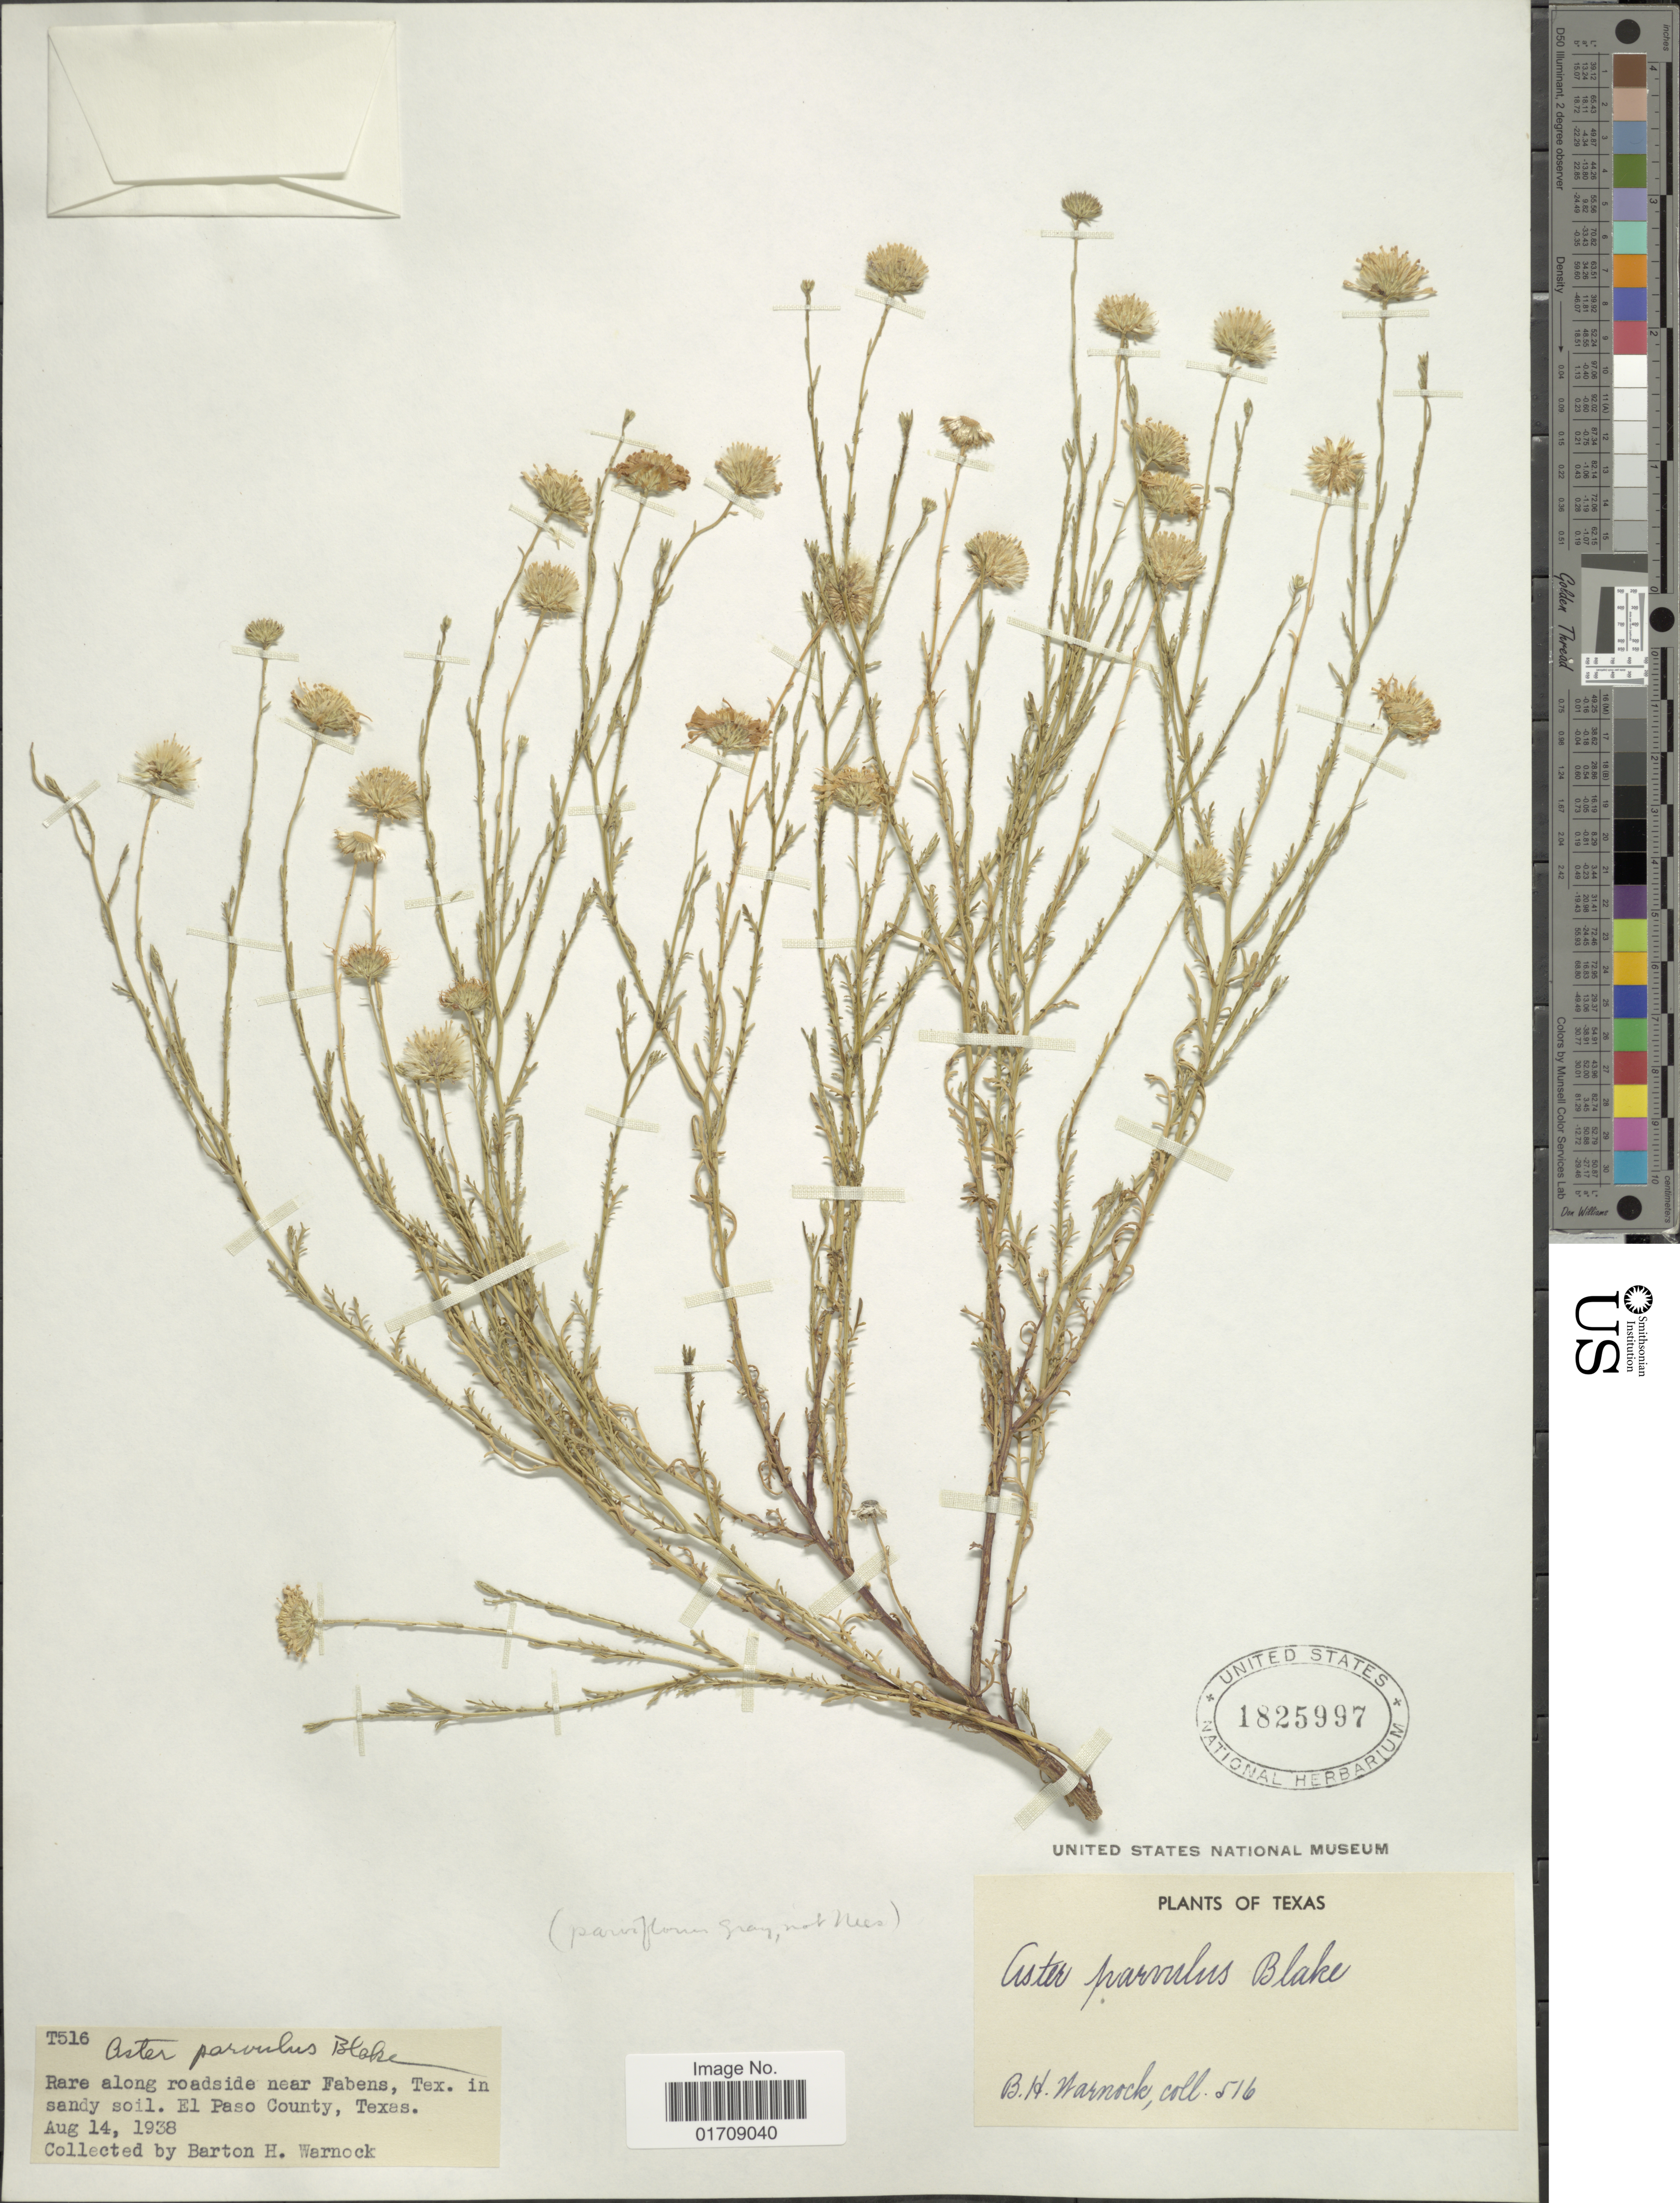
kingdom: Plantae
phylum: Tracheophyta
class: Magnoliopsida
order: Asterales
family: Asteraceae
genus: Machaeranthera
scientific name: Machaeranthera parviflora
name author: A. Gray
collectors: B. H. Warnock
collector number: T516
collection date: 1938-08-14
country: United States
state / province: Texas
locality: Roadside near Fabens, Tex., El Paso County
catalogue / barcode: US 1825997